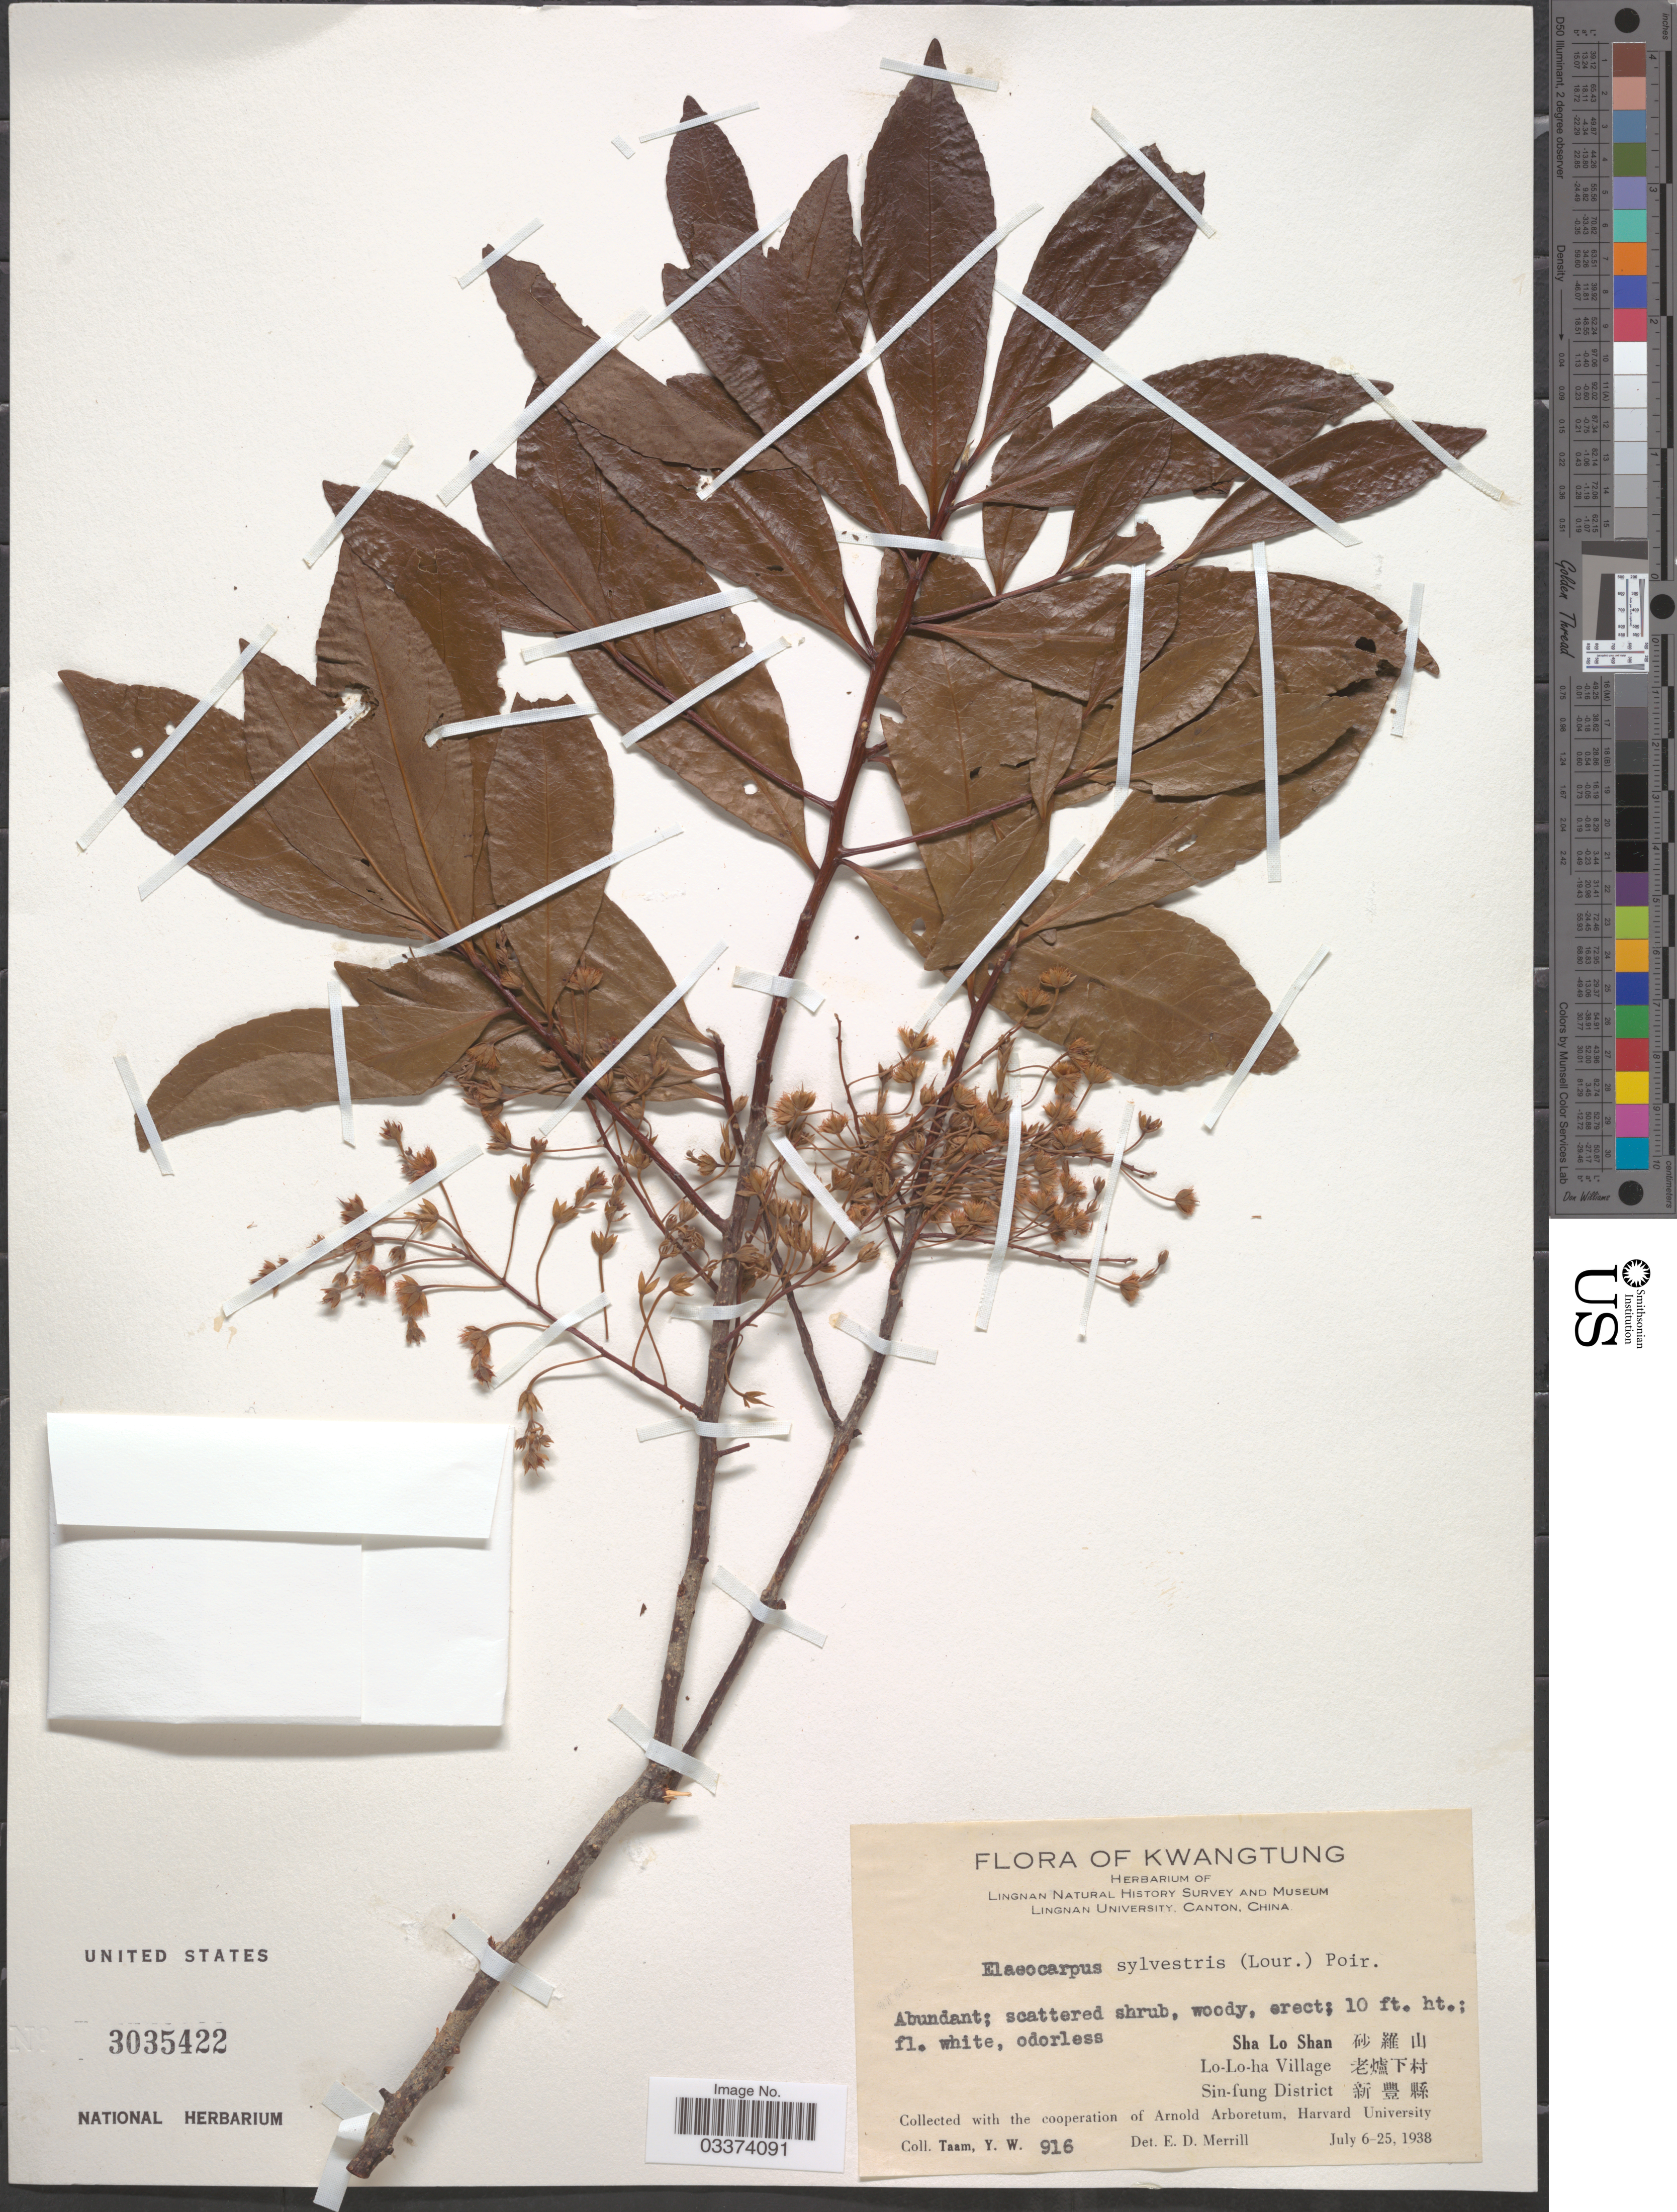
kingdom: Plantae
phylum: Tracheophyta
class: Magnoliopsida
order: Oxalidales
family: Elaeocarpaceae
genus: Elaeocarpus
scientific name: Elaeocarpus sylvestris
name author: (Lour.) Poir.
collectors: Y. W. Taam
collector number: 916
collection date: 1938-07-06/1938-07-25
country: China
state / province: Guangdong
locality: Kwatung.Sha Lo Shan Lo-Lo-ha Village Sin-fung District .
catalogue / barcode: US 3035422